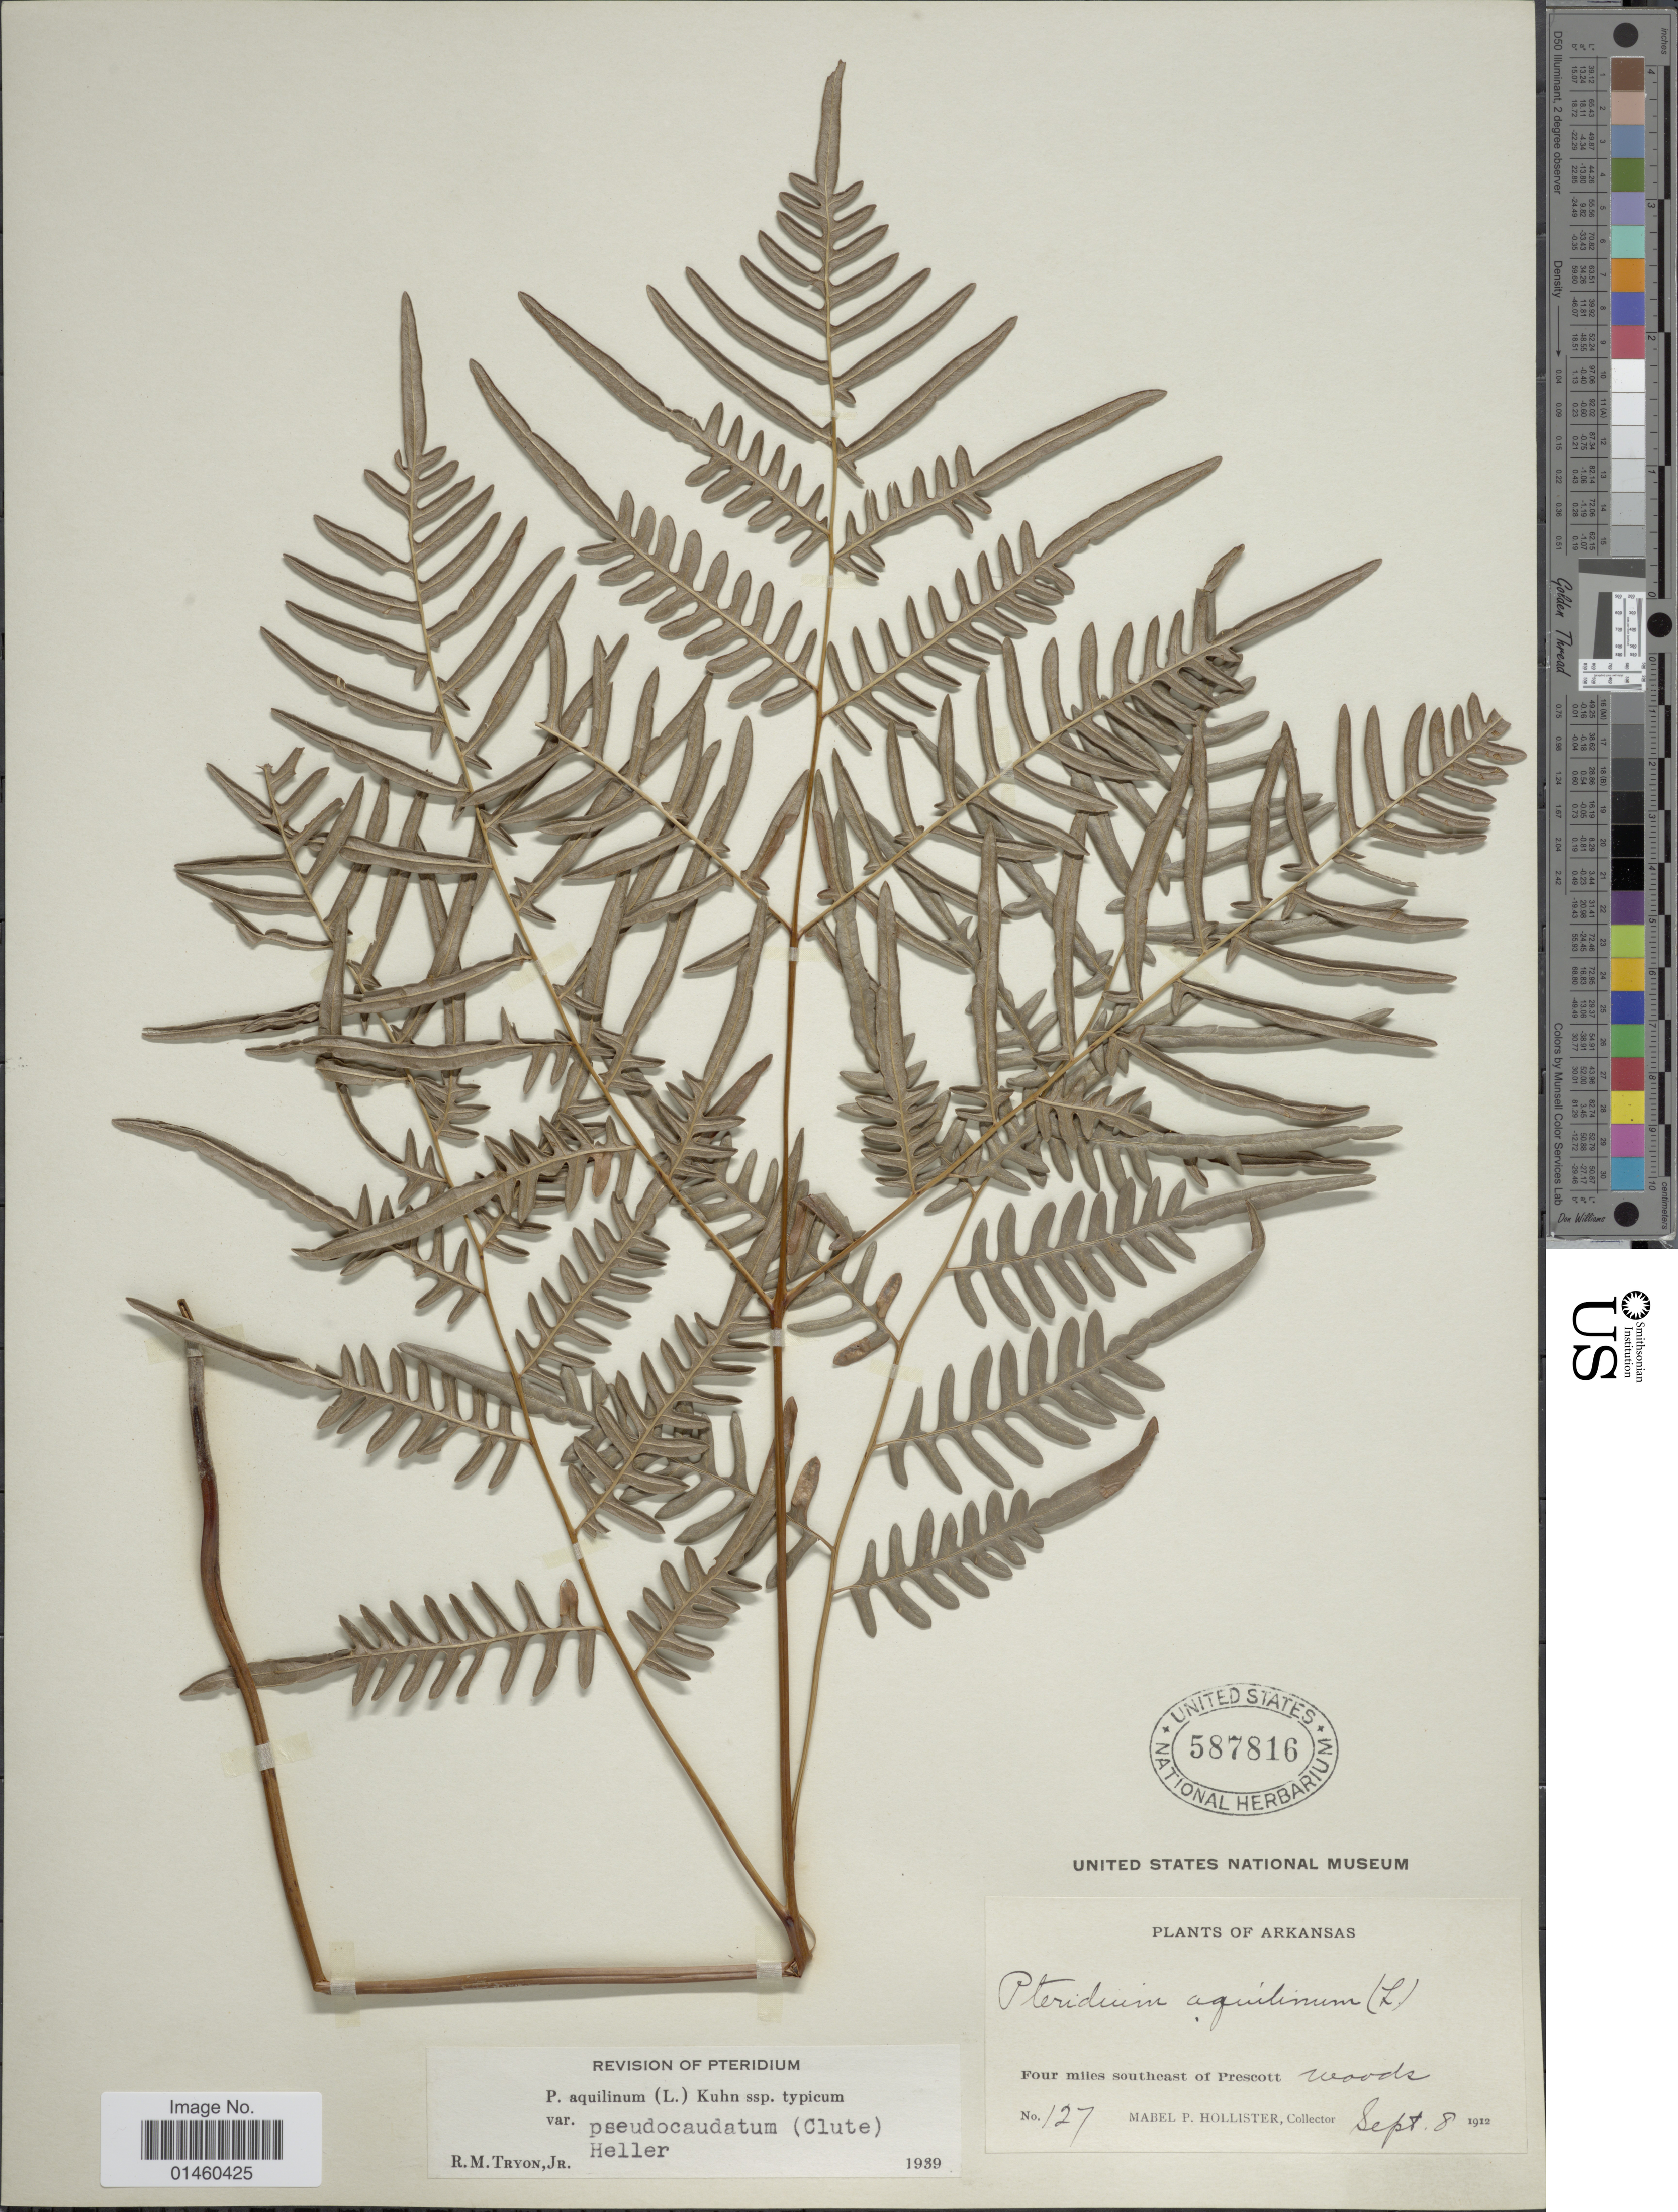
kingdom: Plantae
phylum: Tracheophyta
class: Polypodiopsida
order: Polypodiales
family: Dennstaedtiaceae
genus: Pteridium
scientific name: Pteridium aquilinum var. pseudocaudatum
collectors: M. Hollister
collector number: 127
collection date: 1912-09-08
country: United States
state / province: Arkansas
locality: Four miles southeast of Prescott.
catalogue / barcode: US 587816